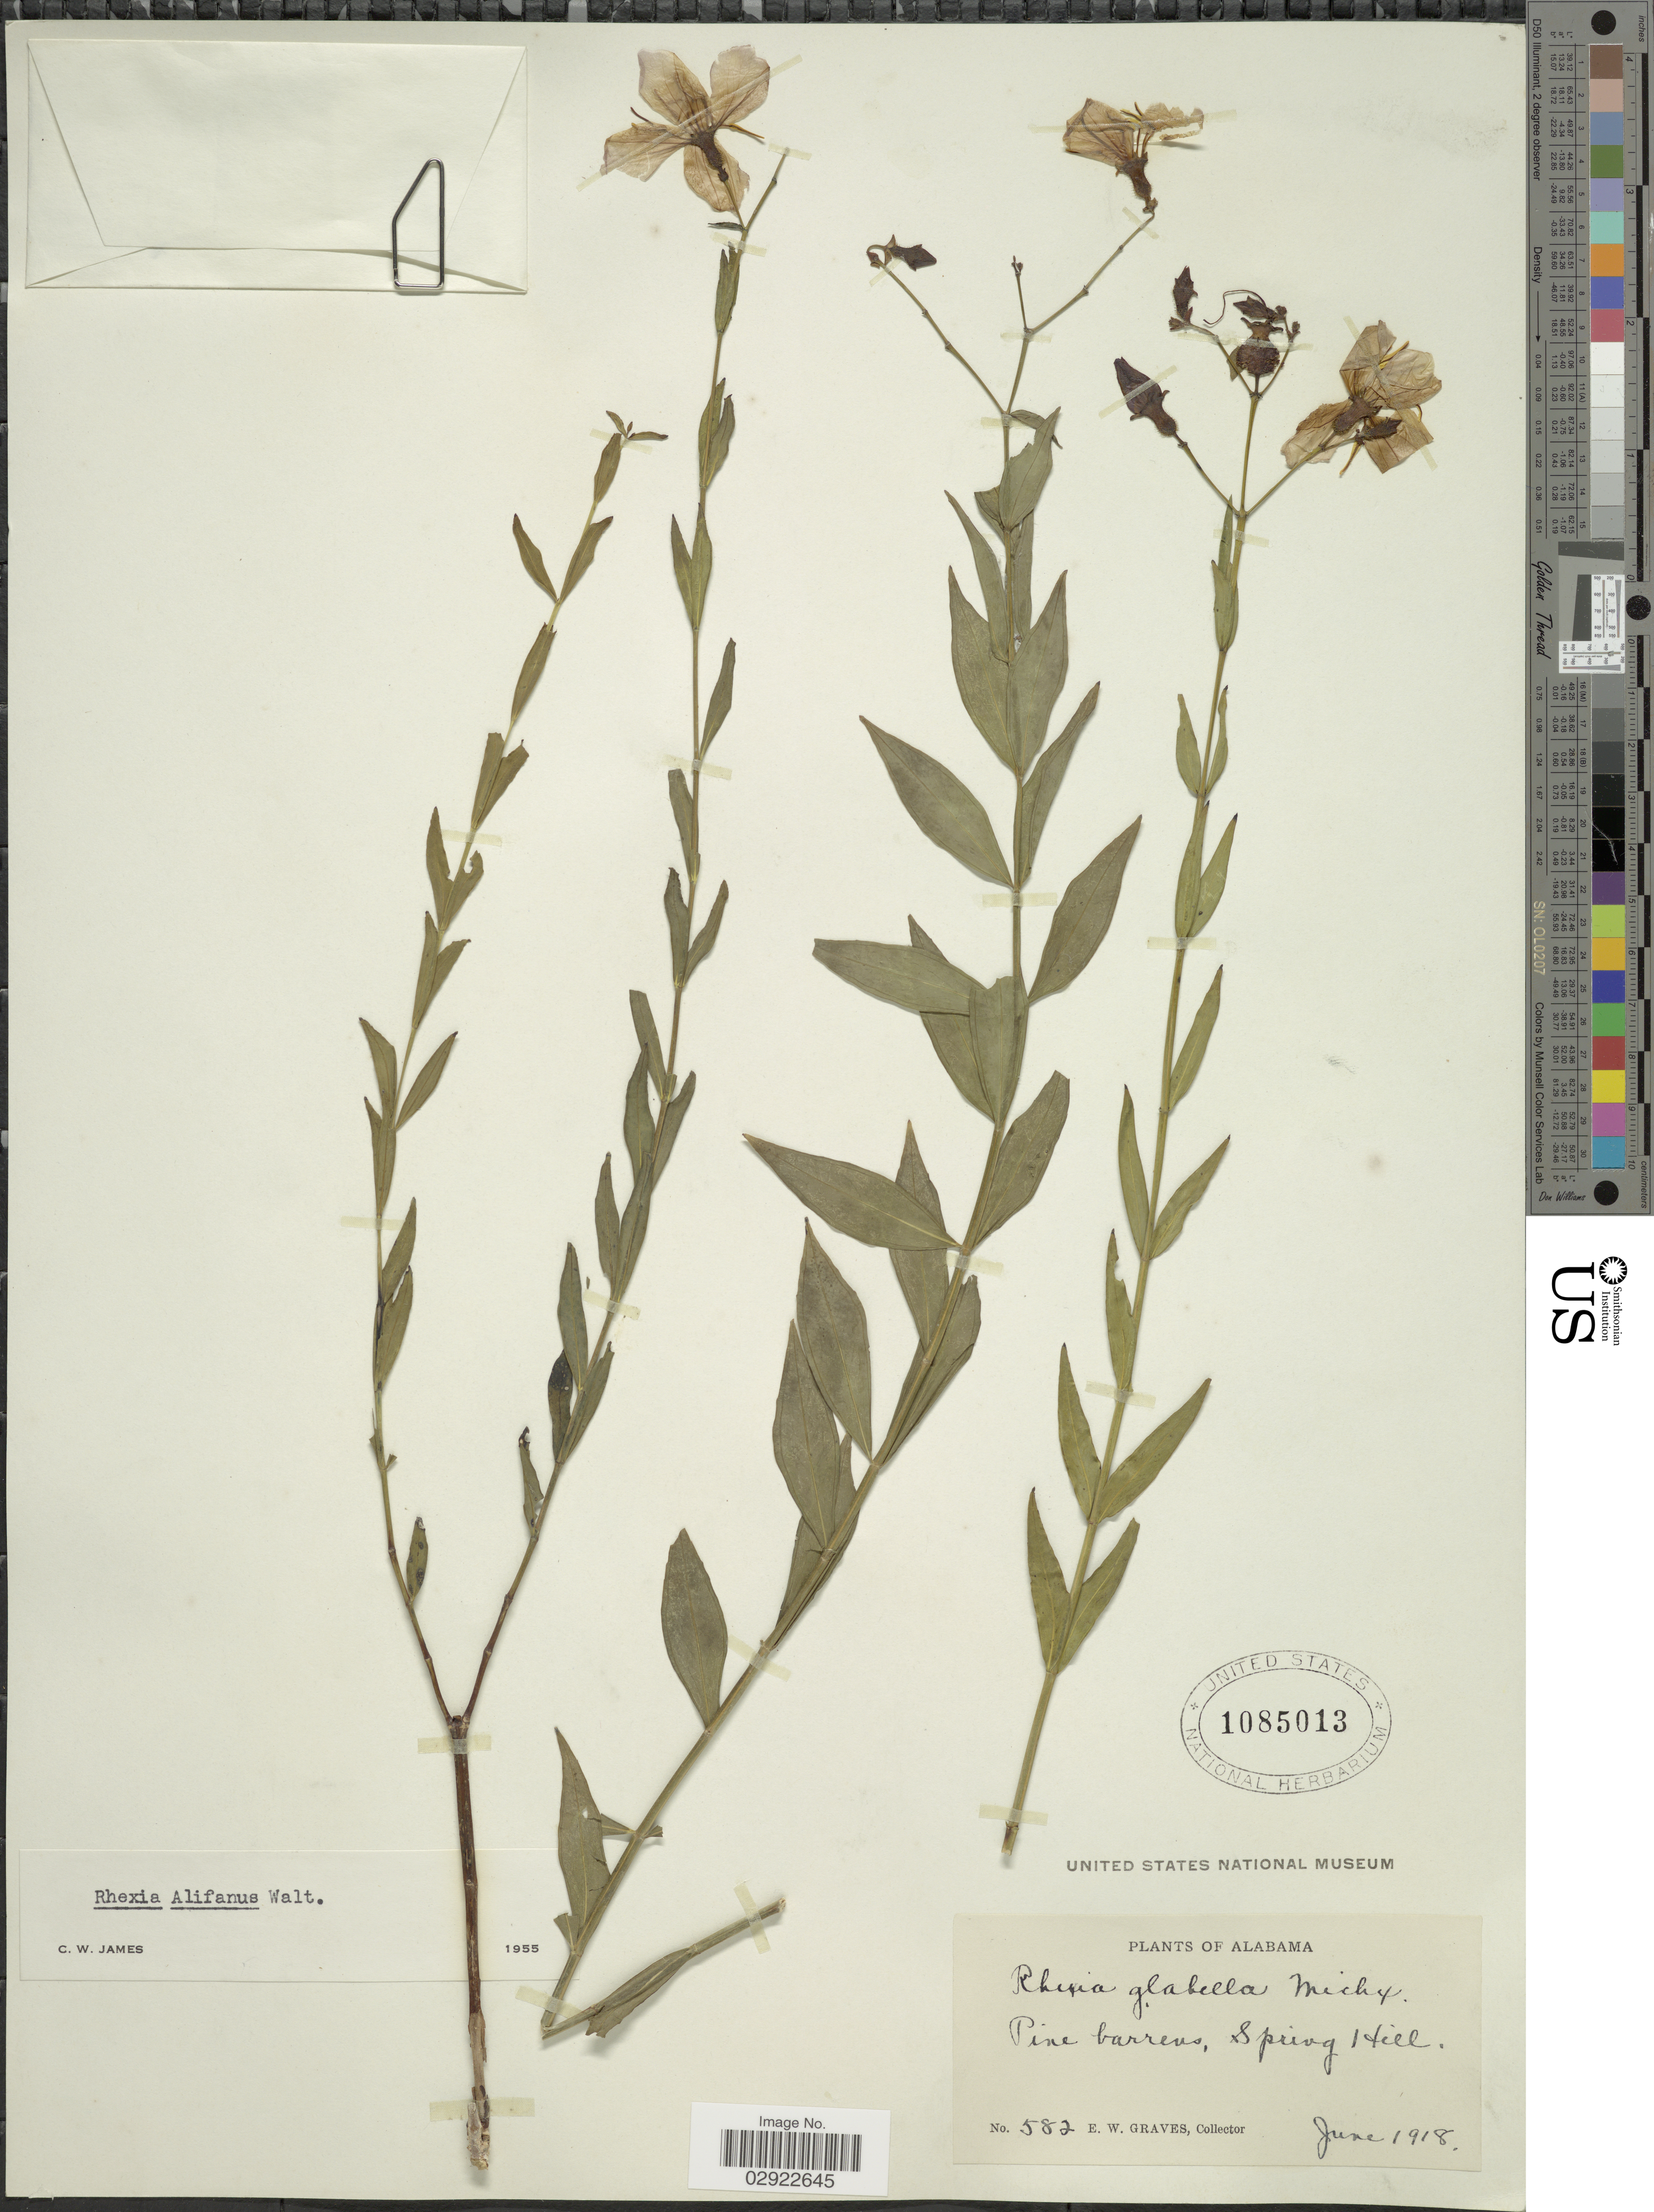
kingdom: Plantae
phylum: Tracheophyta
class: Magnoliopsida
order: Myrtales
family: Melastomataceae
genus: Rhexia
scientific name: Rhexia alifanus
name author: Walter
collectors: E. Graves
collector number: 582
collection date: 1918-06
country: United States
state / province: Alabama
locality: Pine barrens, Spring Hill.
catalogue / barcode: US 1085013